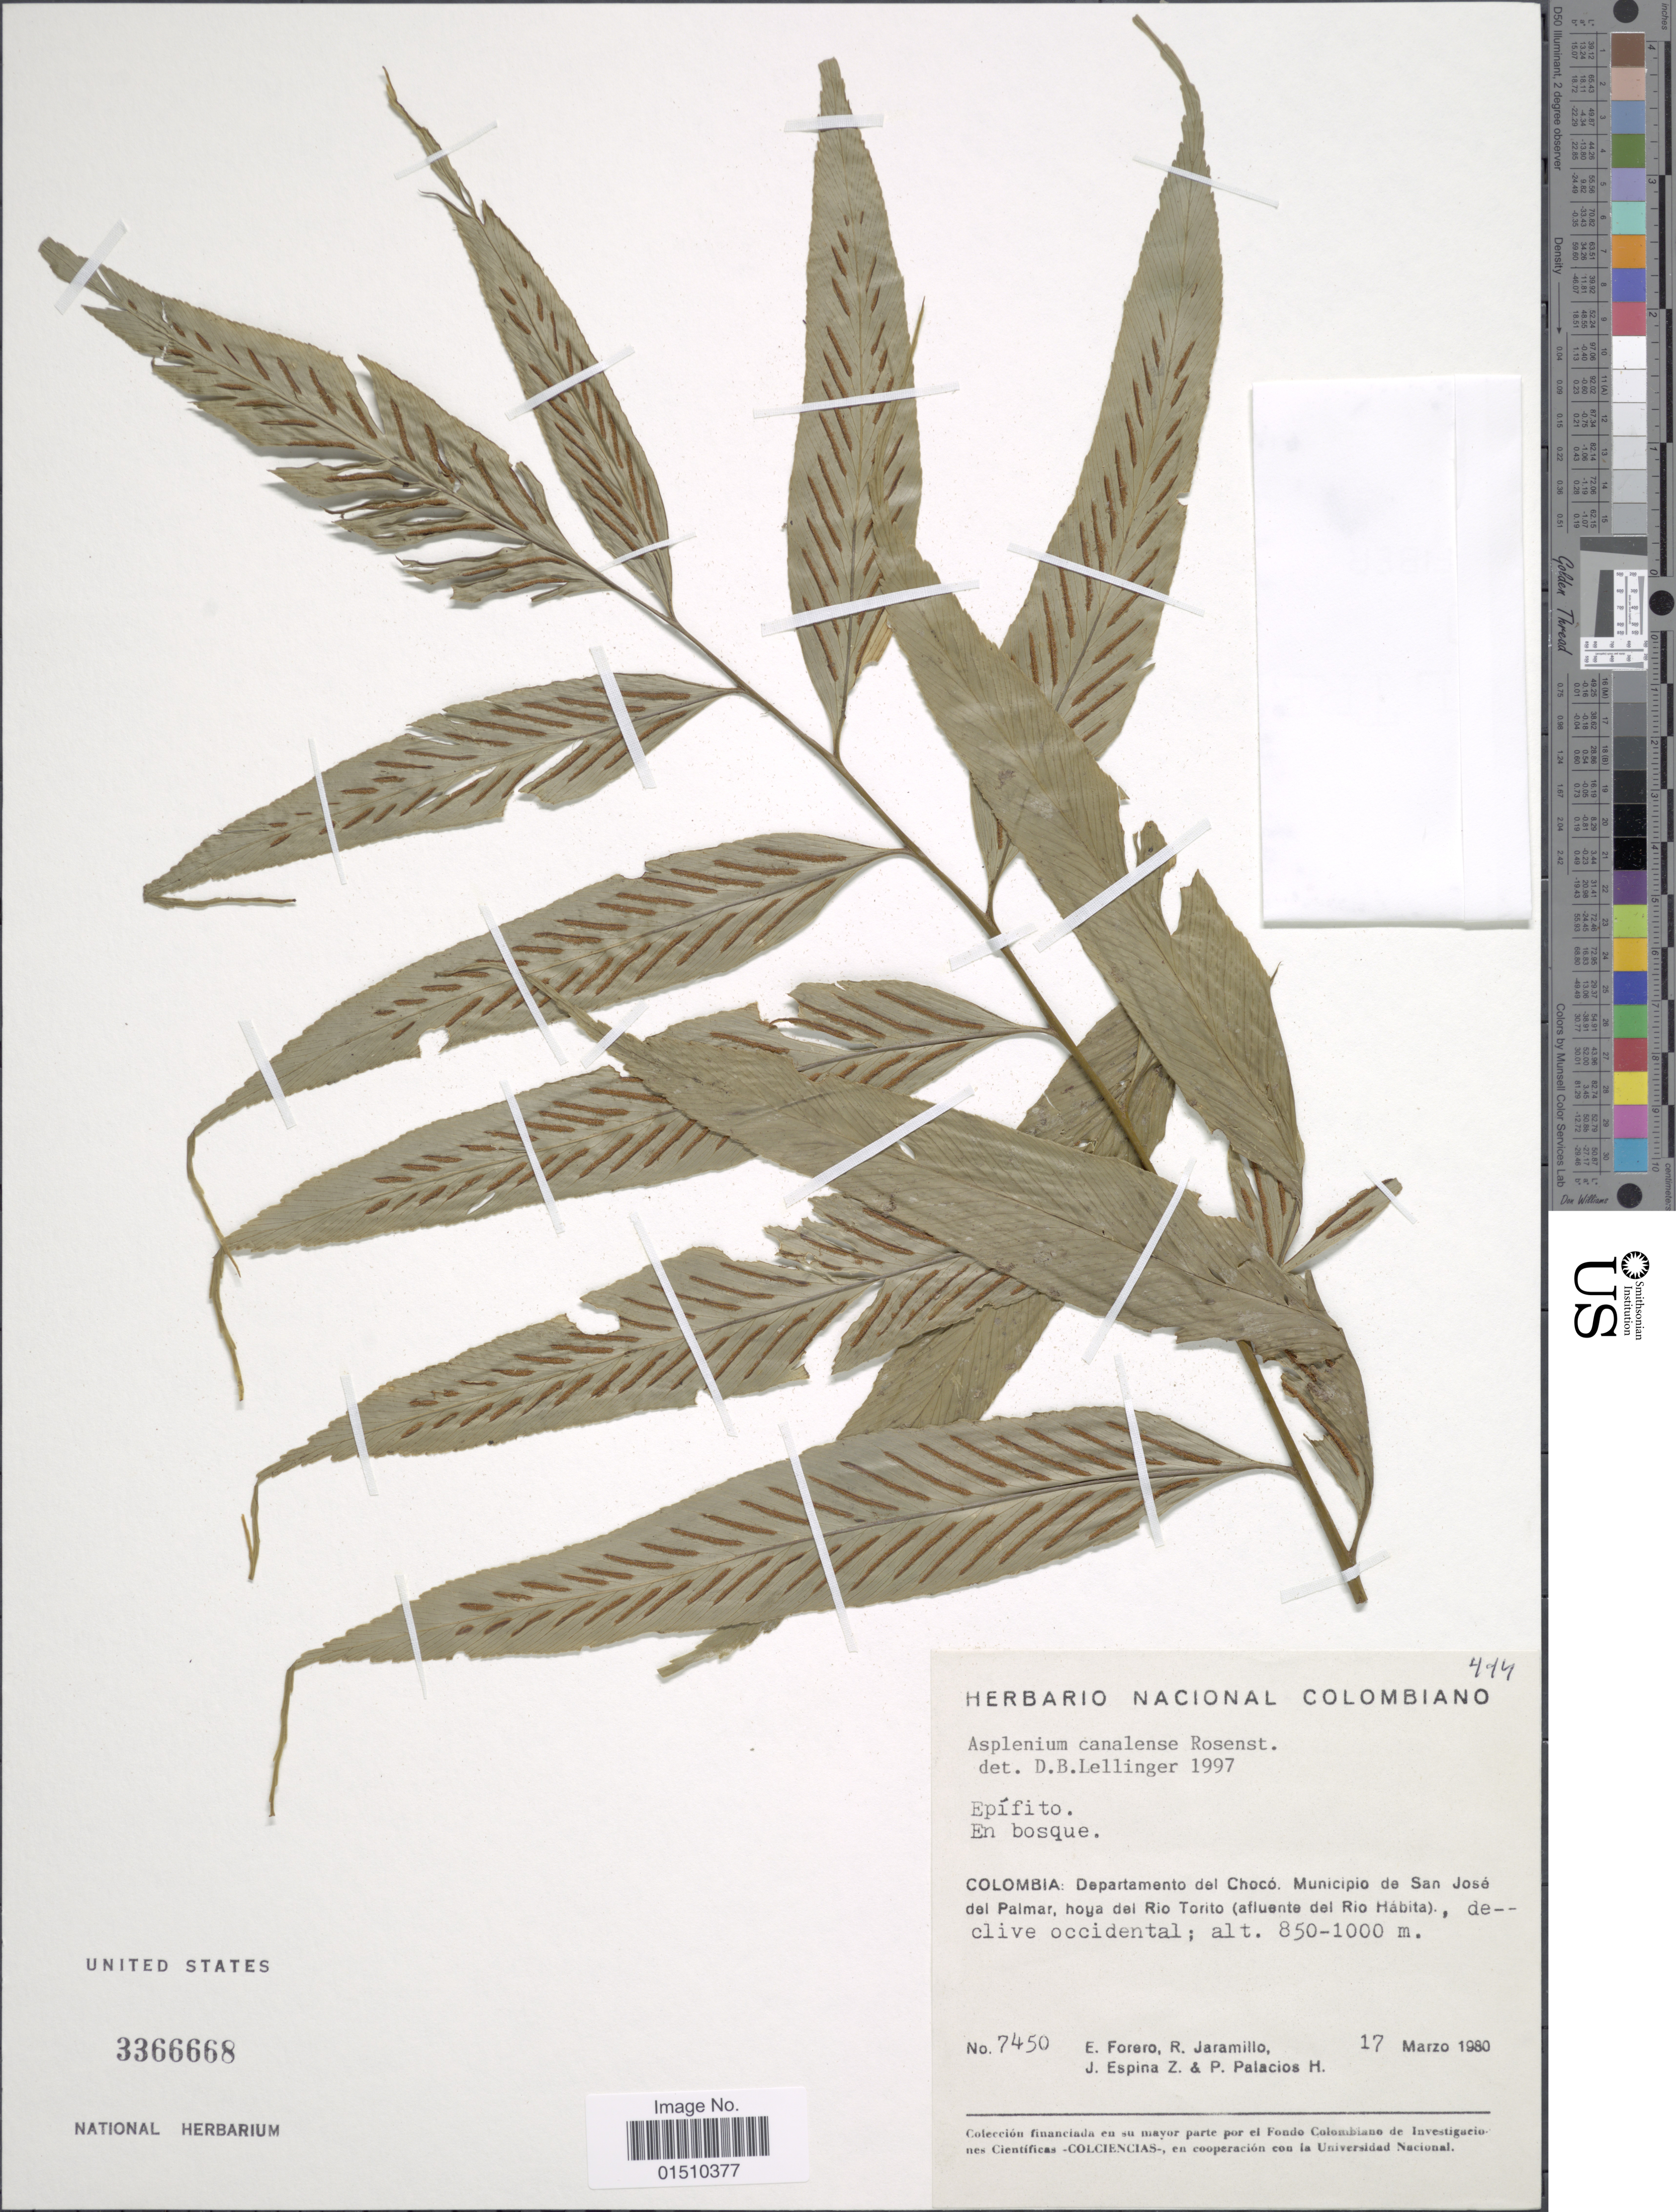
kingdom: Plantae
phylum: Tracheophyta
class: Polypodiopsida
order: Polypodiales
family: Aspleniaceae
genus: Asplenium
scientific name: Asplenium canelense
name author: Rosenst.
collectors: E. Forero, R. Jaramillo M., J. Espina Z. & P. Palacios H.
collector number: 7450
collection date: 1980-03-17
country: Colombia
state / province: Chocó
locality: Colombia, Departamento del Choco. Municipio de San Jose del Palmar, hoya del Rio Torito (afluente del Rio Habita), declive occidental.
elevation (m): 850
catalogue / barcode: US 3366668